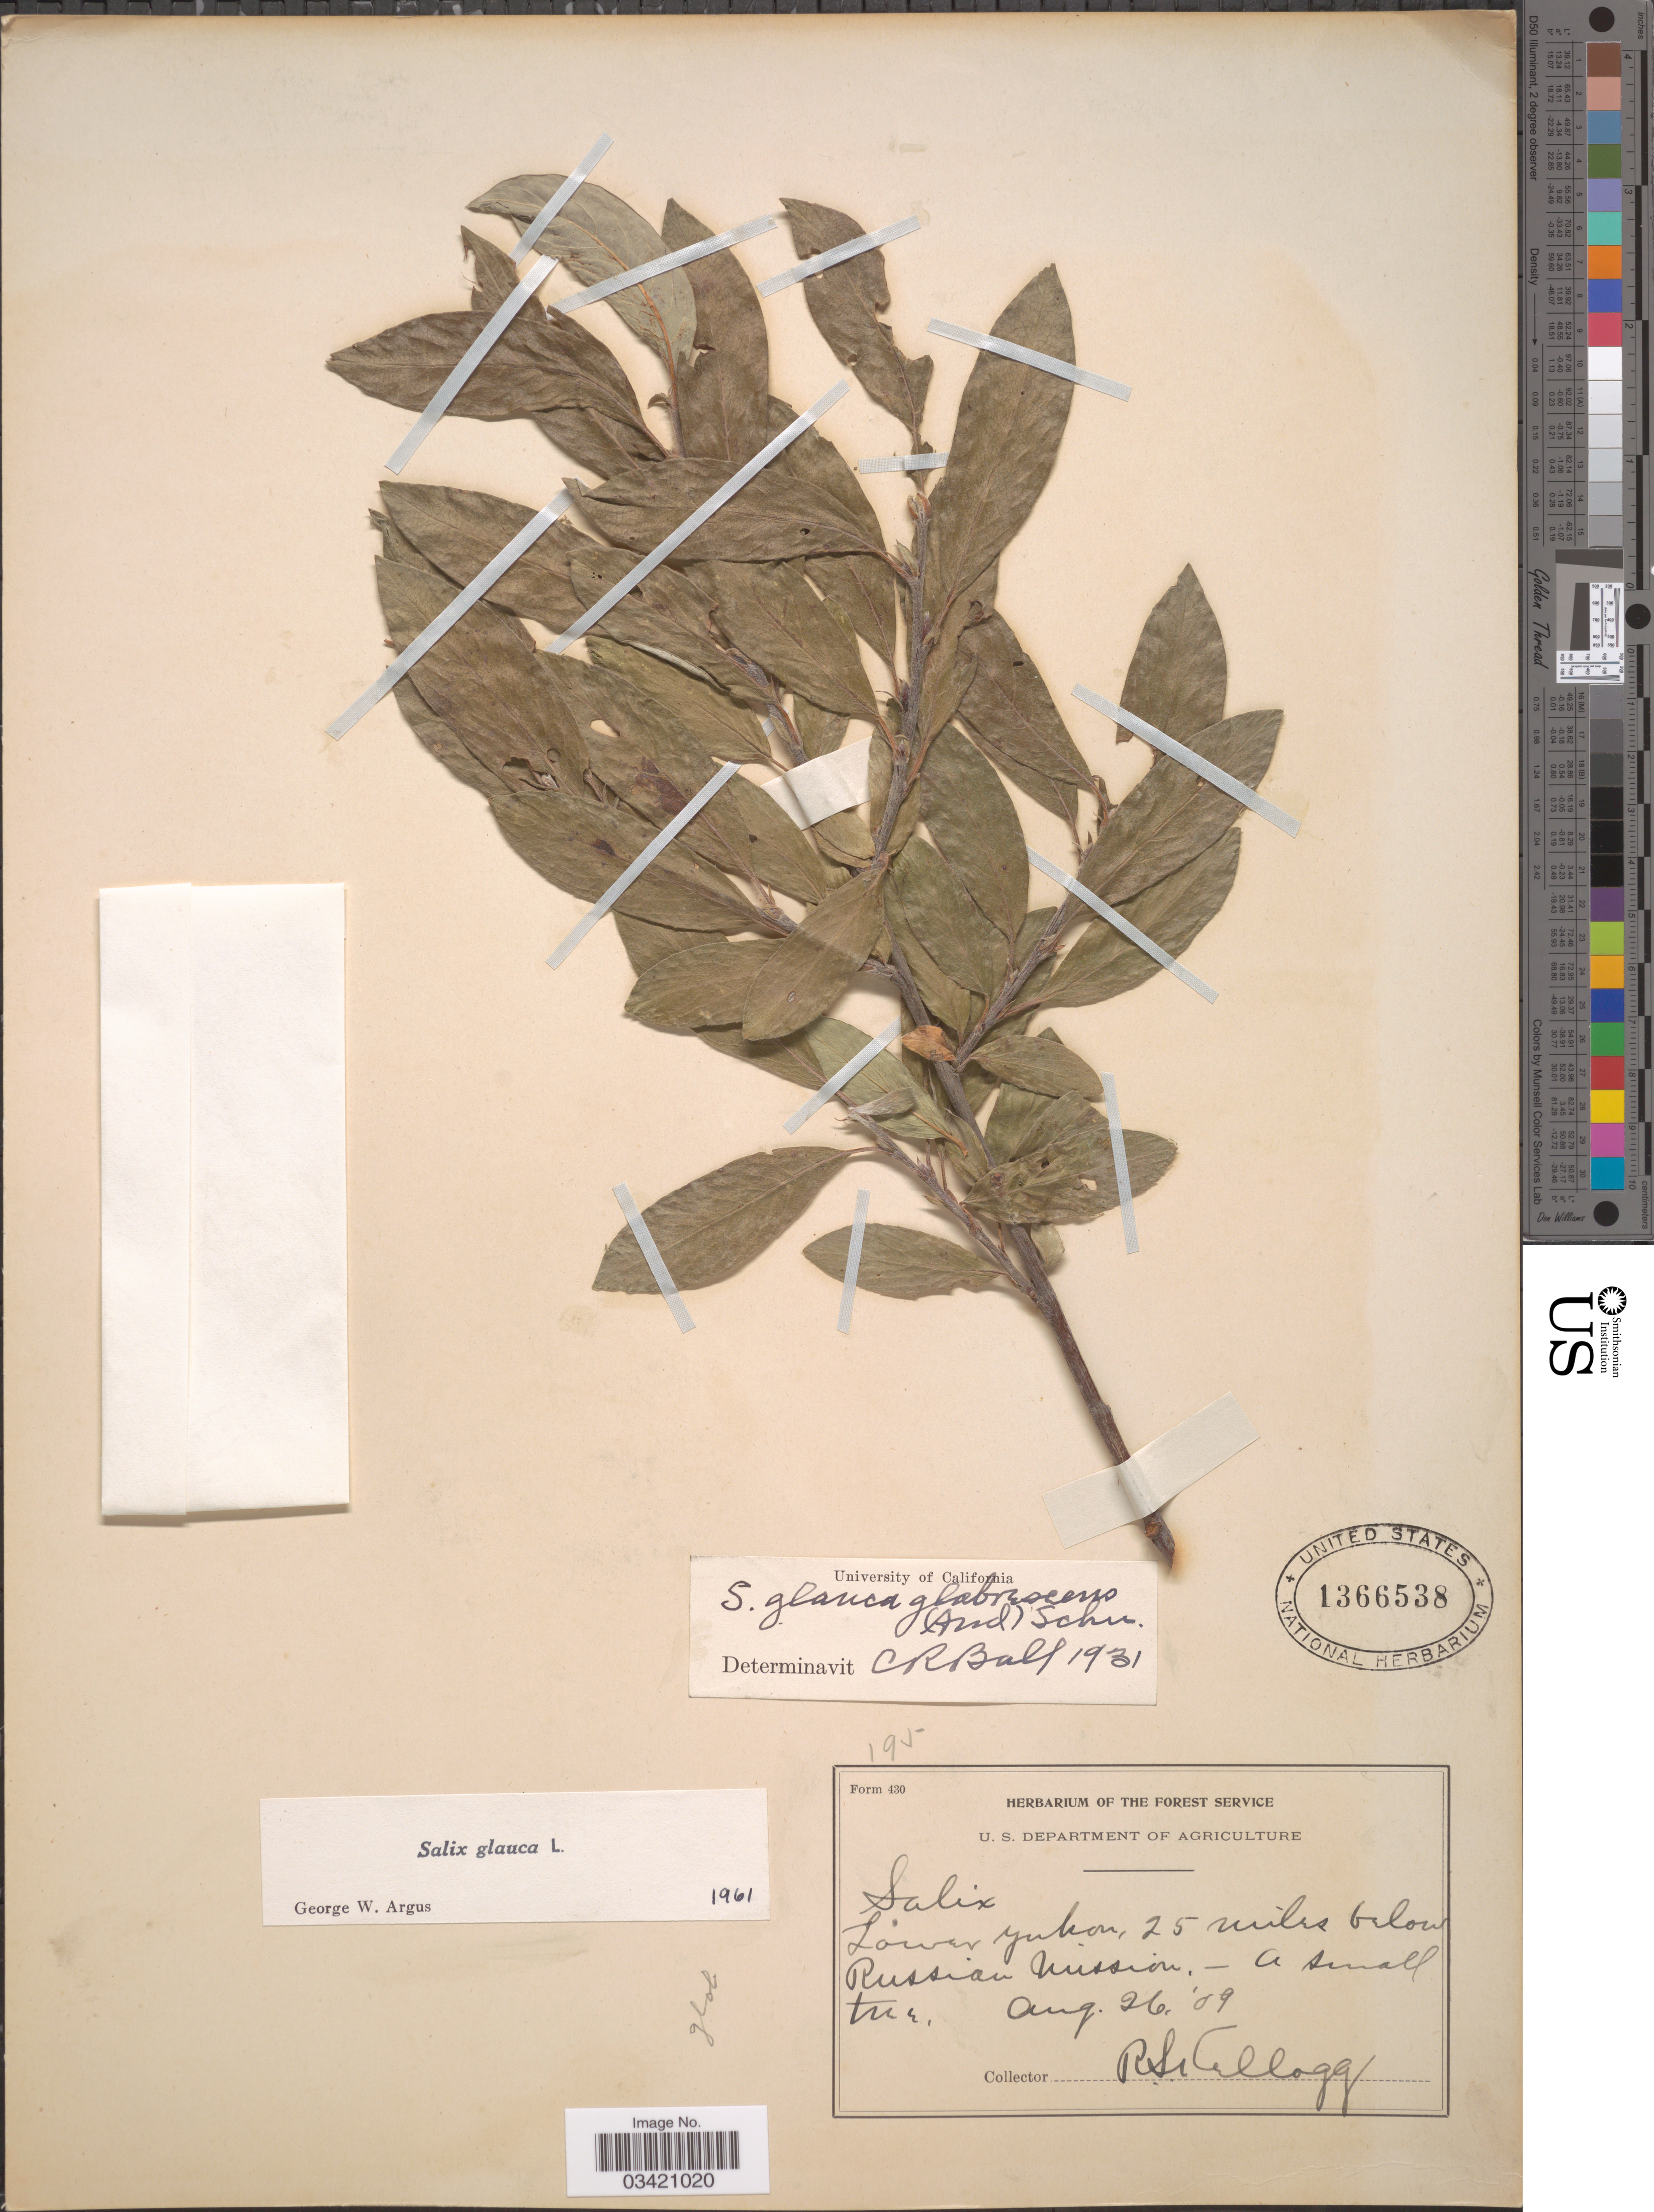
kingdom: Plantae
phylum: Tracheophyta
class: Magnoliopsida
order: Malpighiales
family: Salicaceae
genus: Salix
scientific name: Salix glauca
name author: L.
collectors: R. Kellogg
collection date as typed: Transcribed d/m/y: 26/8/89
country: Canada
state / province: Yukon Territory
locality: Lower Yukon, 25 miles below Russian Mission.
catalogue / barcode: US 1366538